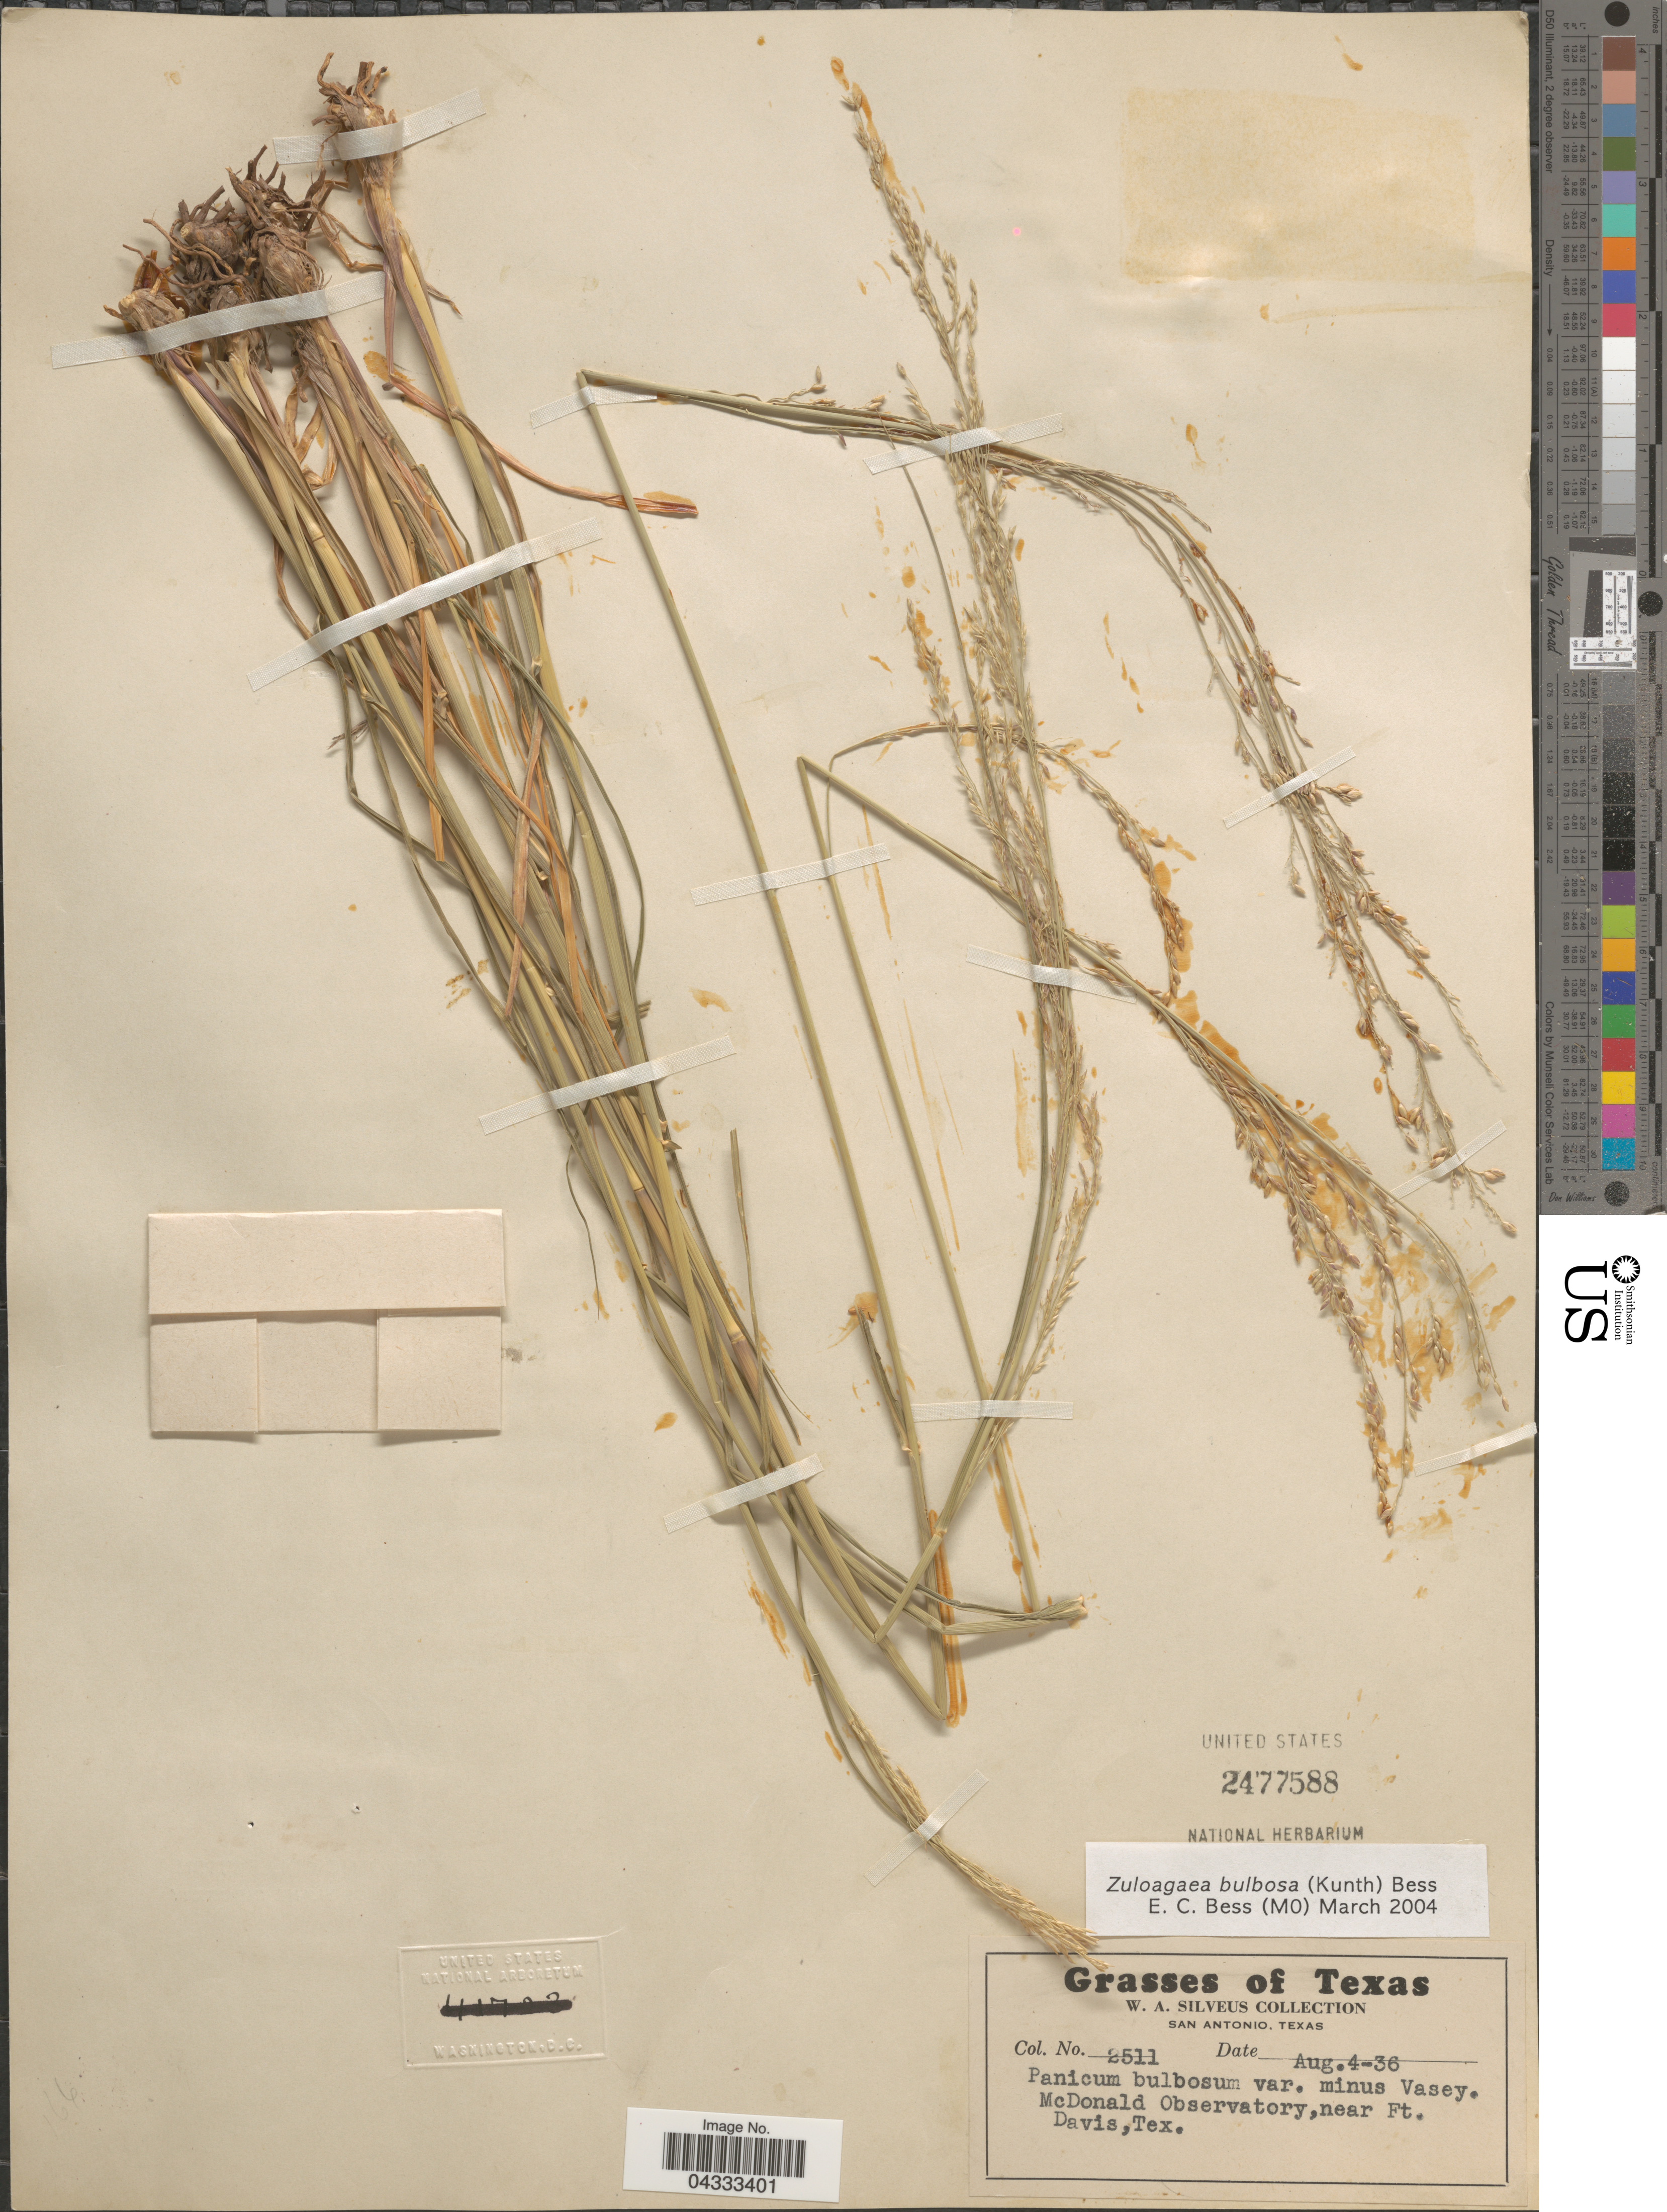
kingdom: Plantae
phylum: Tracheophyta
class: Liliopsida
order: Poales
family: Poaceae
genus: Zuloagaea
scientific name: Zuloagaea bulbosa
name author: (Kunth) E. Bess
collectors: W. Silveus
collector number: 2511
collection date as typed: Transcribed d/m/y: 4/8/36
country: United States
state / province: Texas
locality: McDonald Observatory, near Ft. Davis.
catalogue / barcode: US 2477588